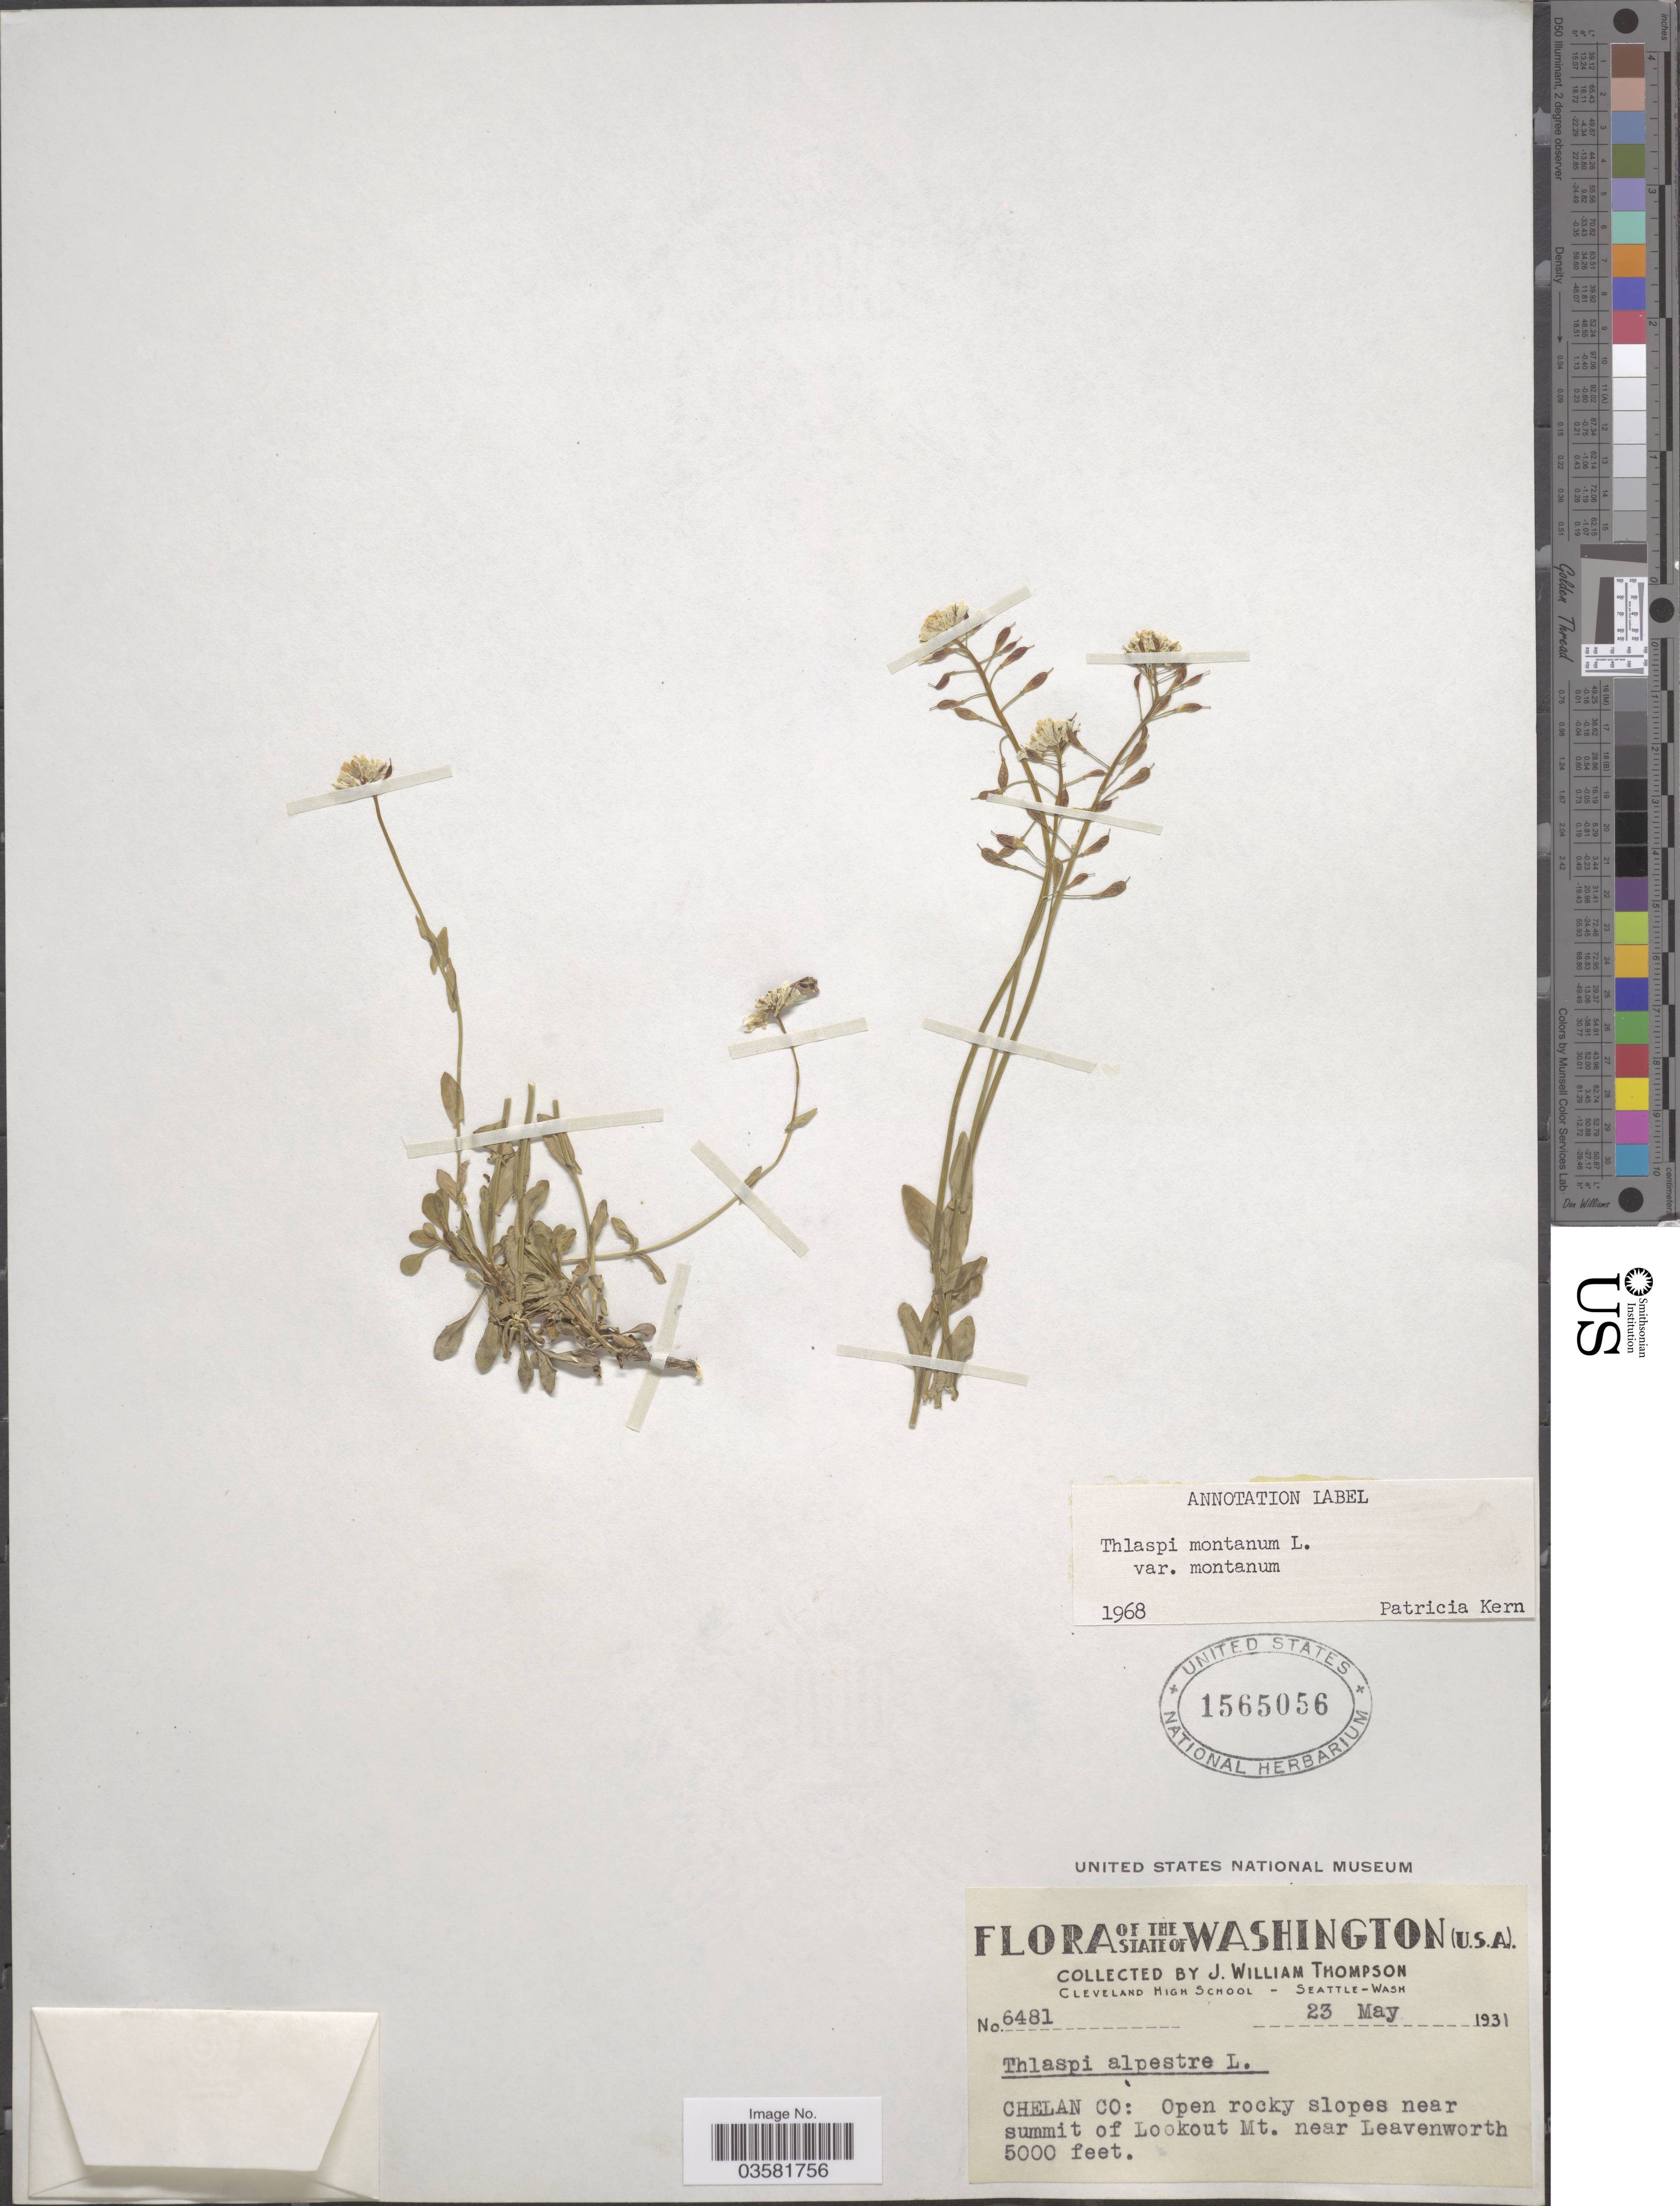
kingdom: Plantae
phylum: Tracheophyta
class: Magnoliopsida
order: Brassicales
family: Brassicaceae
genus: Thlaspi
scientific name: Thlaspi montanum var. montanum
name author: L.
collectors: J. W. Thompson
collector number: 6481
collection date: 1931-05-23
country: United States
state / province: Washington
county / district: Chelan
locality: Chelan Co: Open rocky slopes near summit of Lookout Mt. near Leavenworth.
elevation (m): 1524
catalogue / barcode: US 1565056